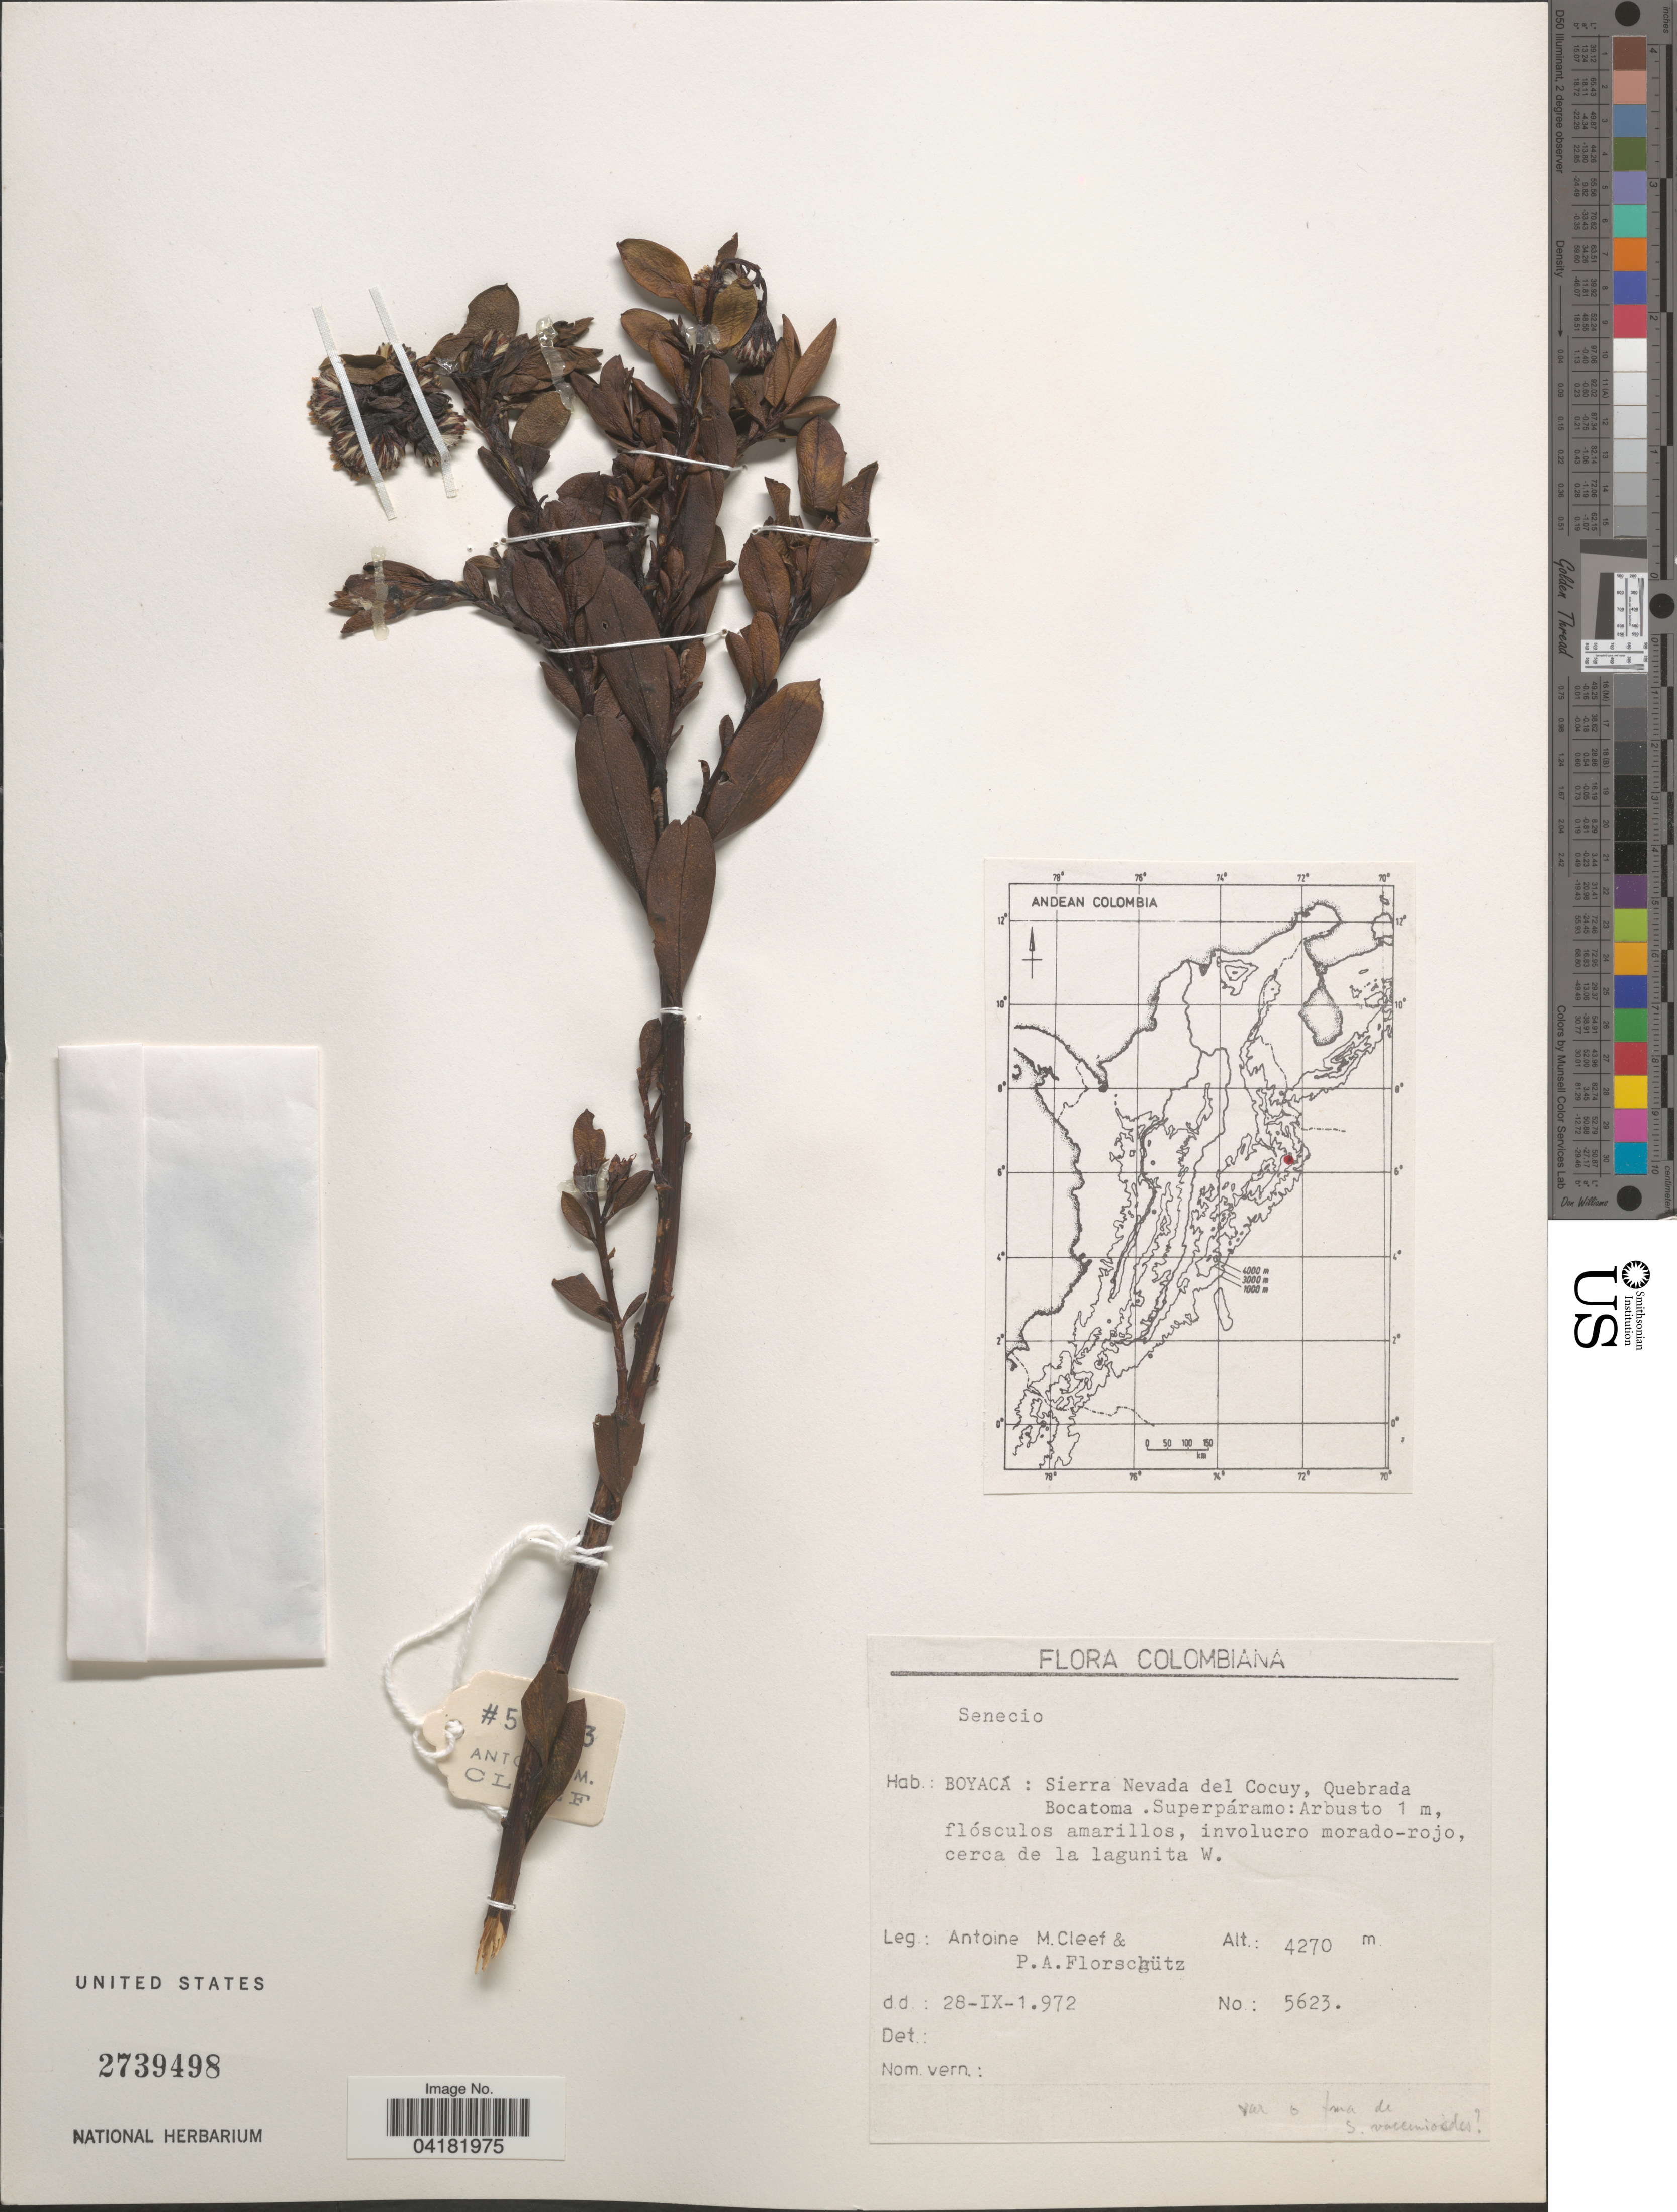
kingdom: Plantae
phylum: Tracheophyta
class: Magnoliopsida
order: Asterales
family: Asteraceae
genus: Senecio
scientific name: Senecio sp.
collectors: A. M. Cleef & P. Florschütz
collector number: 5623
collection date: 1972-09-28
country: Colombia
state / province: Boyacá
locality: Colombiana. Sierra Nevada del Cocuy, Quebrada Bocatoma. Superpáramo.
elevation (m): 4270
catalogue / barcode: US 2739498